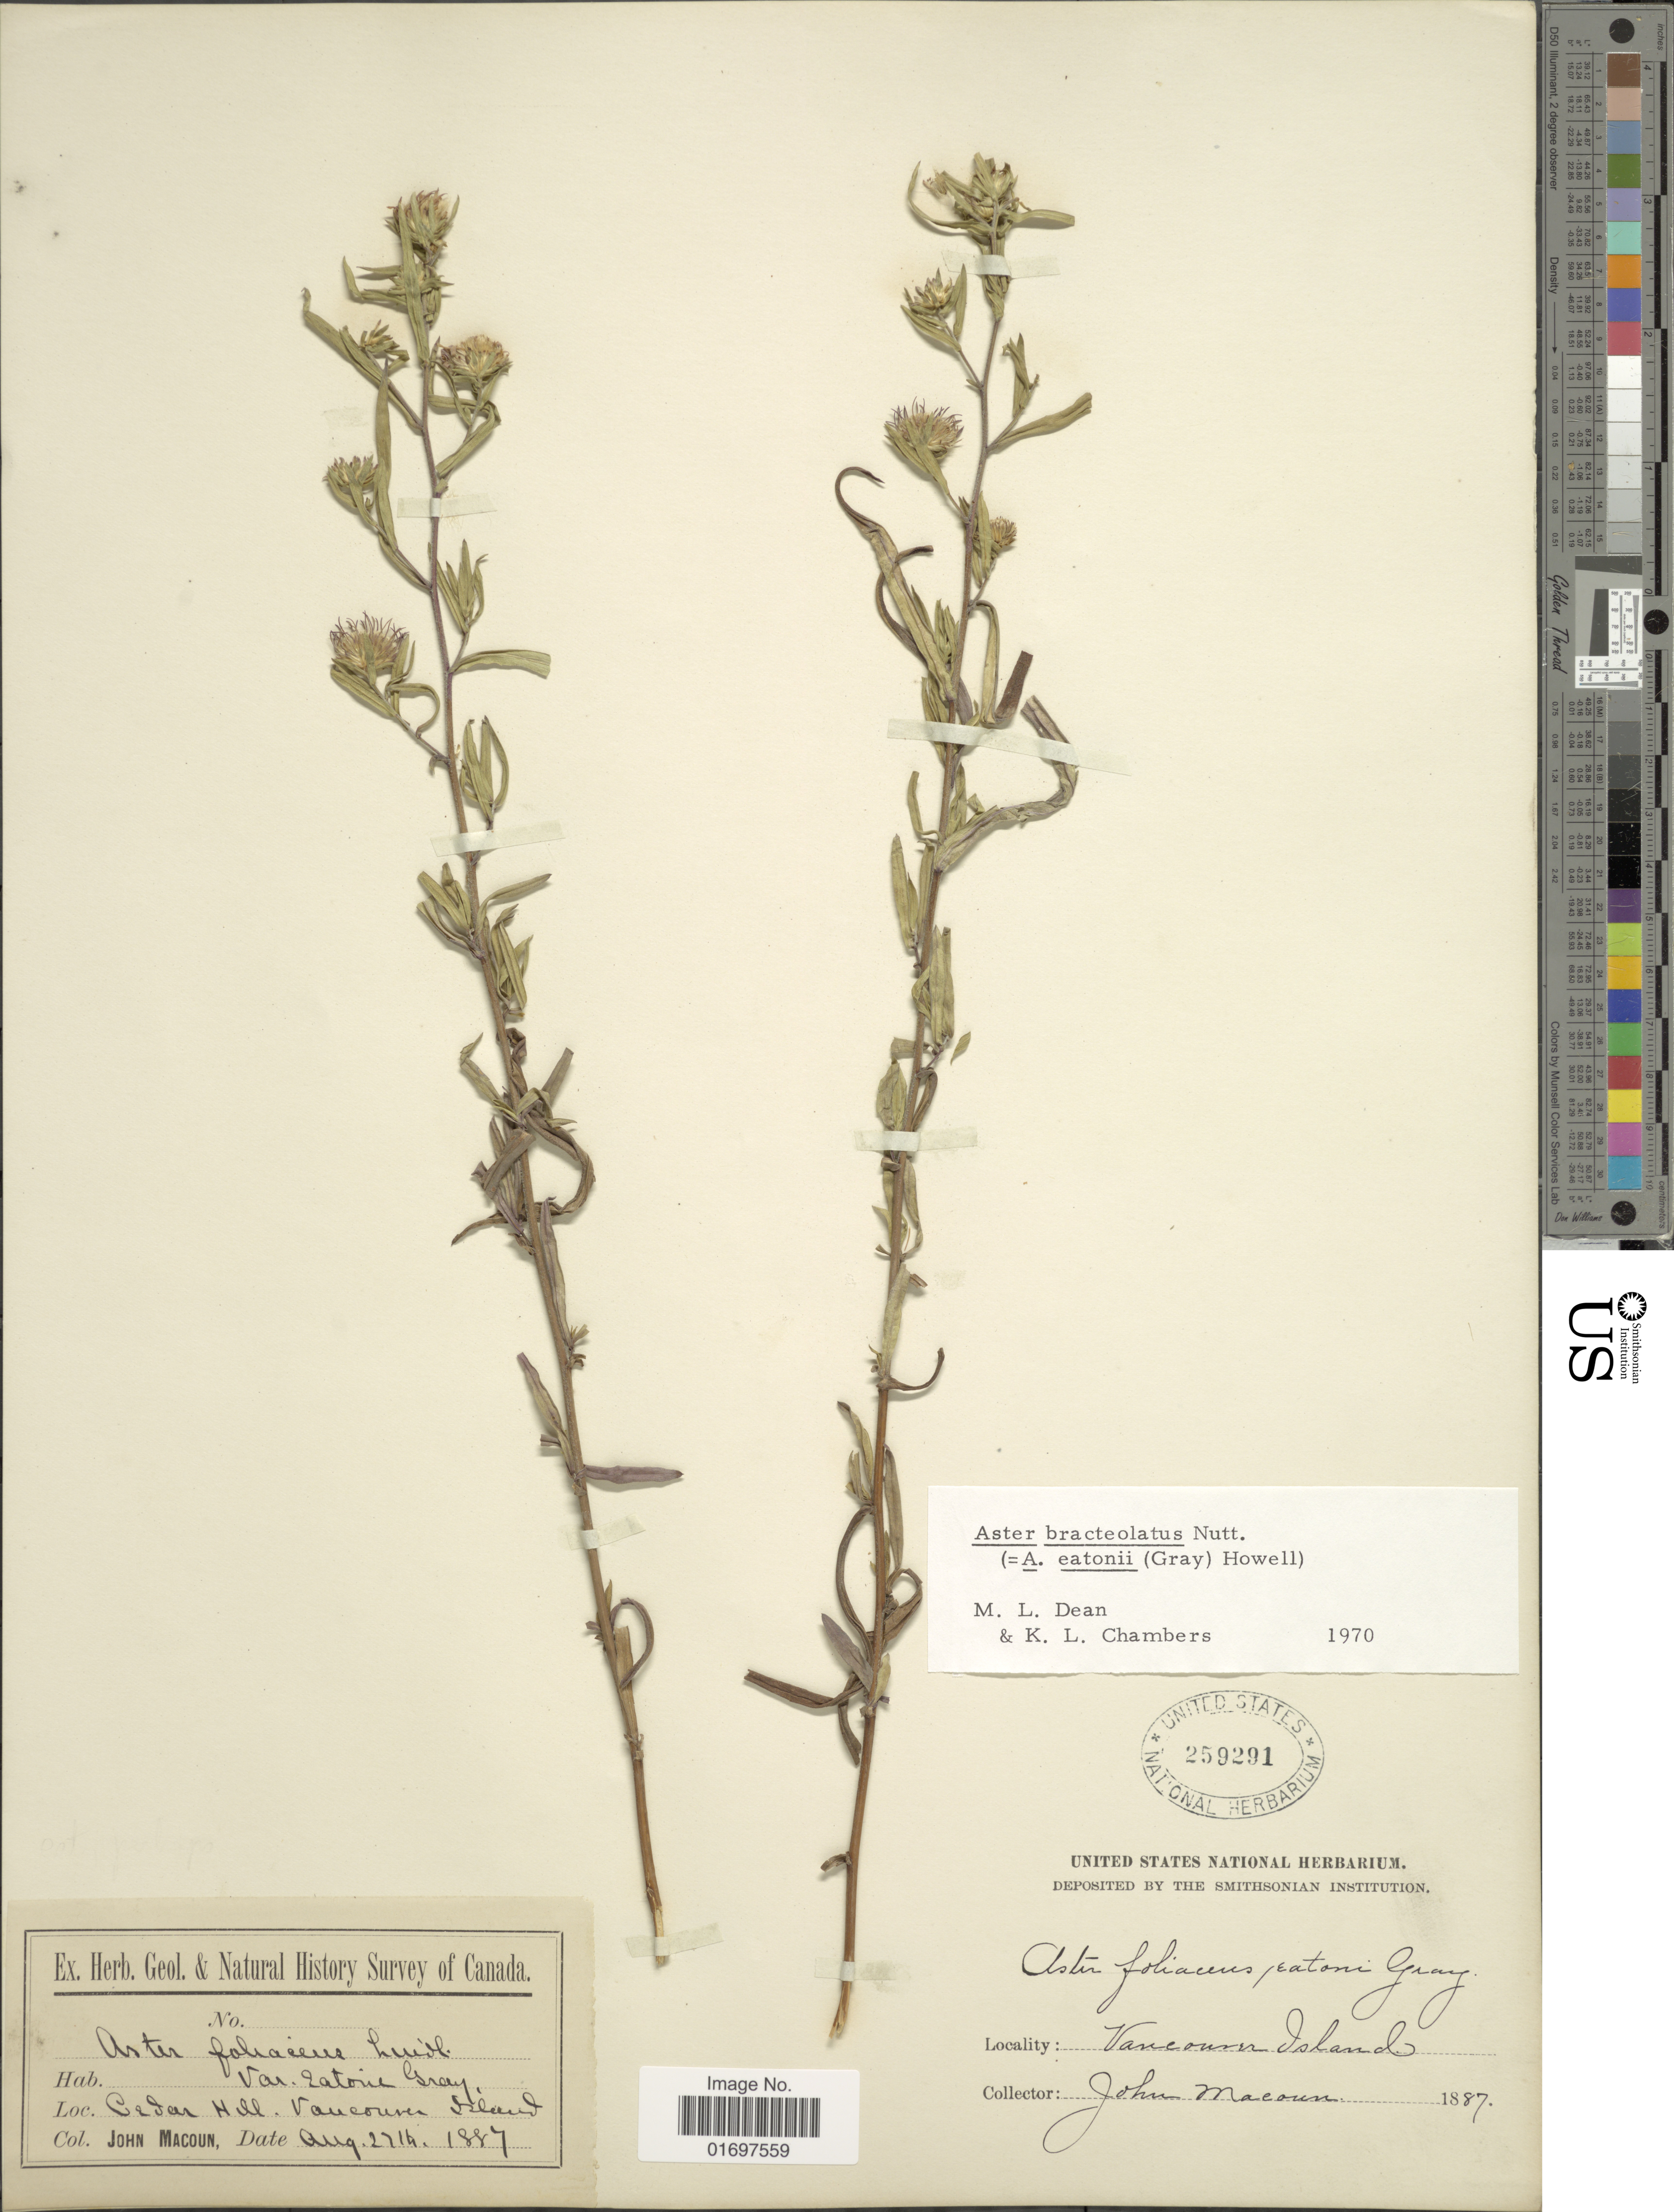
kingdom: Plantae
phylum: Tracheophyta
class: Magnoliopsida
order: Asterales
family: Asteraceae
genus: Symphyotrichum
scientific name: Symphyotrichum bracteolatum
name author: (Nutt.) G.L. Nesom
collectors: J. Macoun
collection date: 1887-08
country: Canada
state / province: British Columbia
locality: Cedar Hill, Vancouver Island.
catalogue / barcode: US 259291